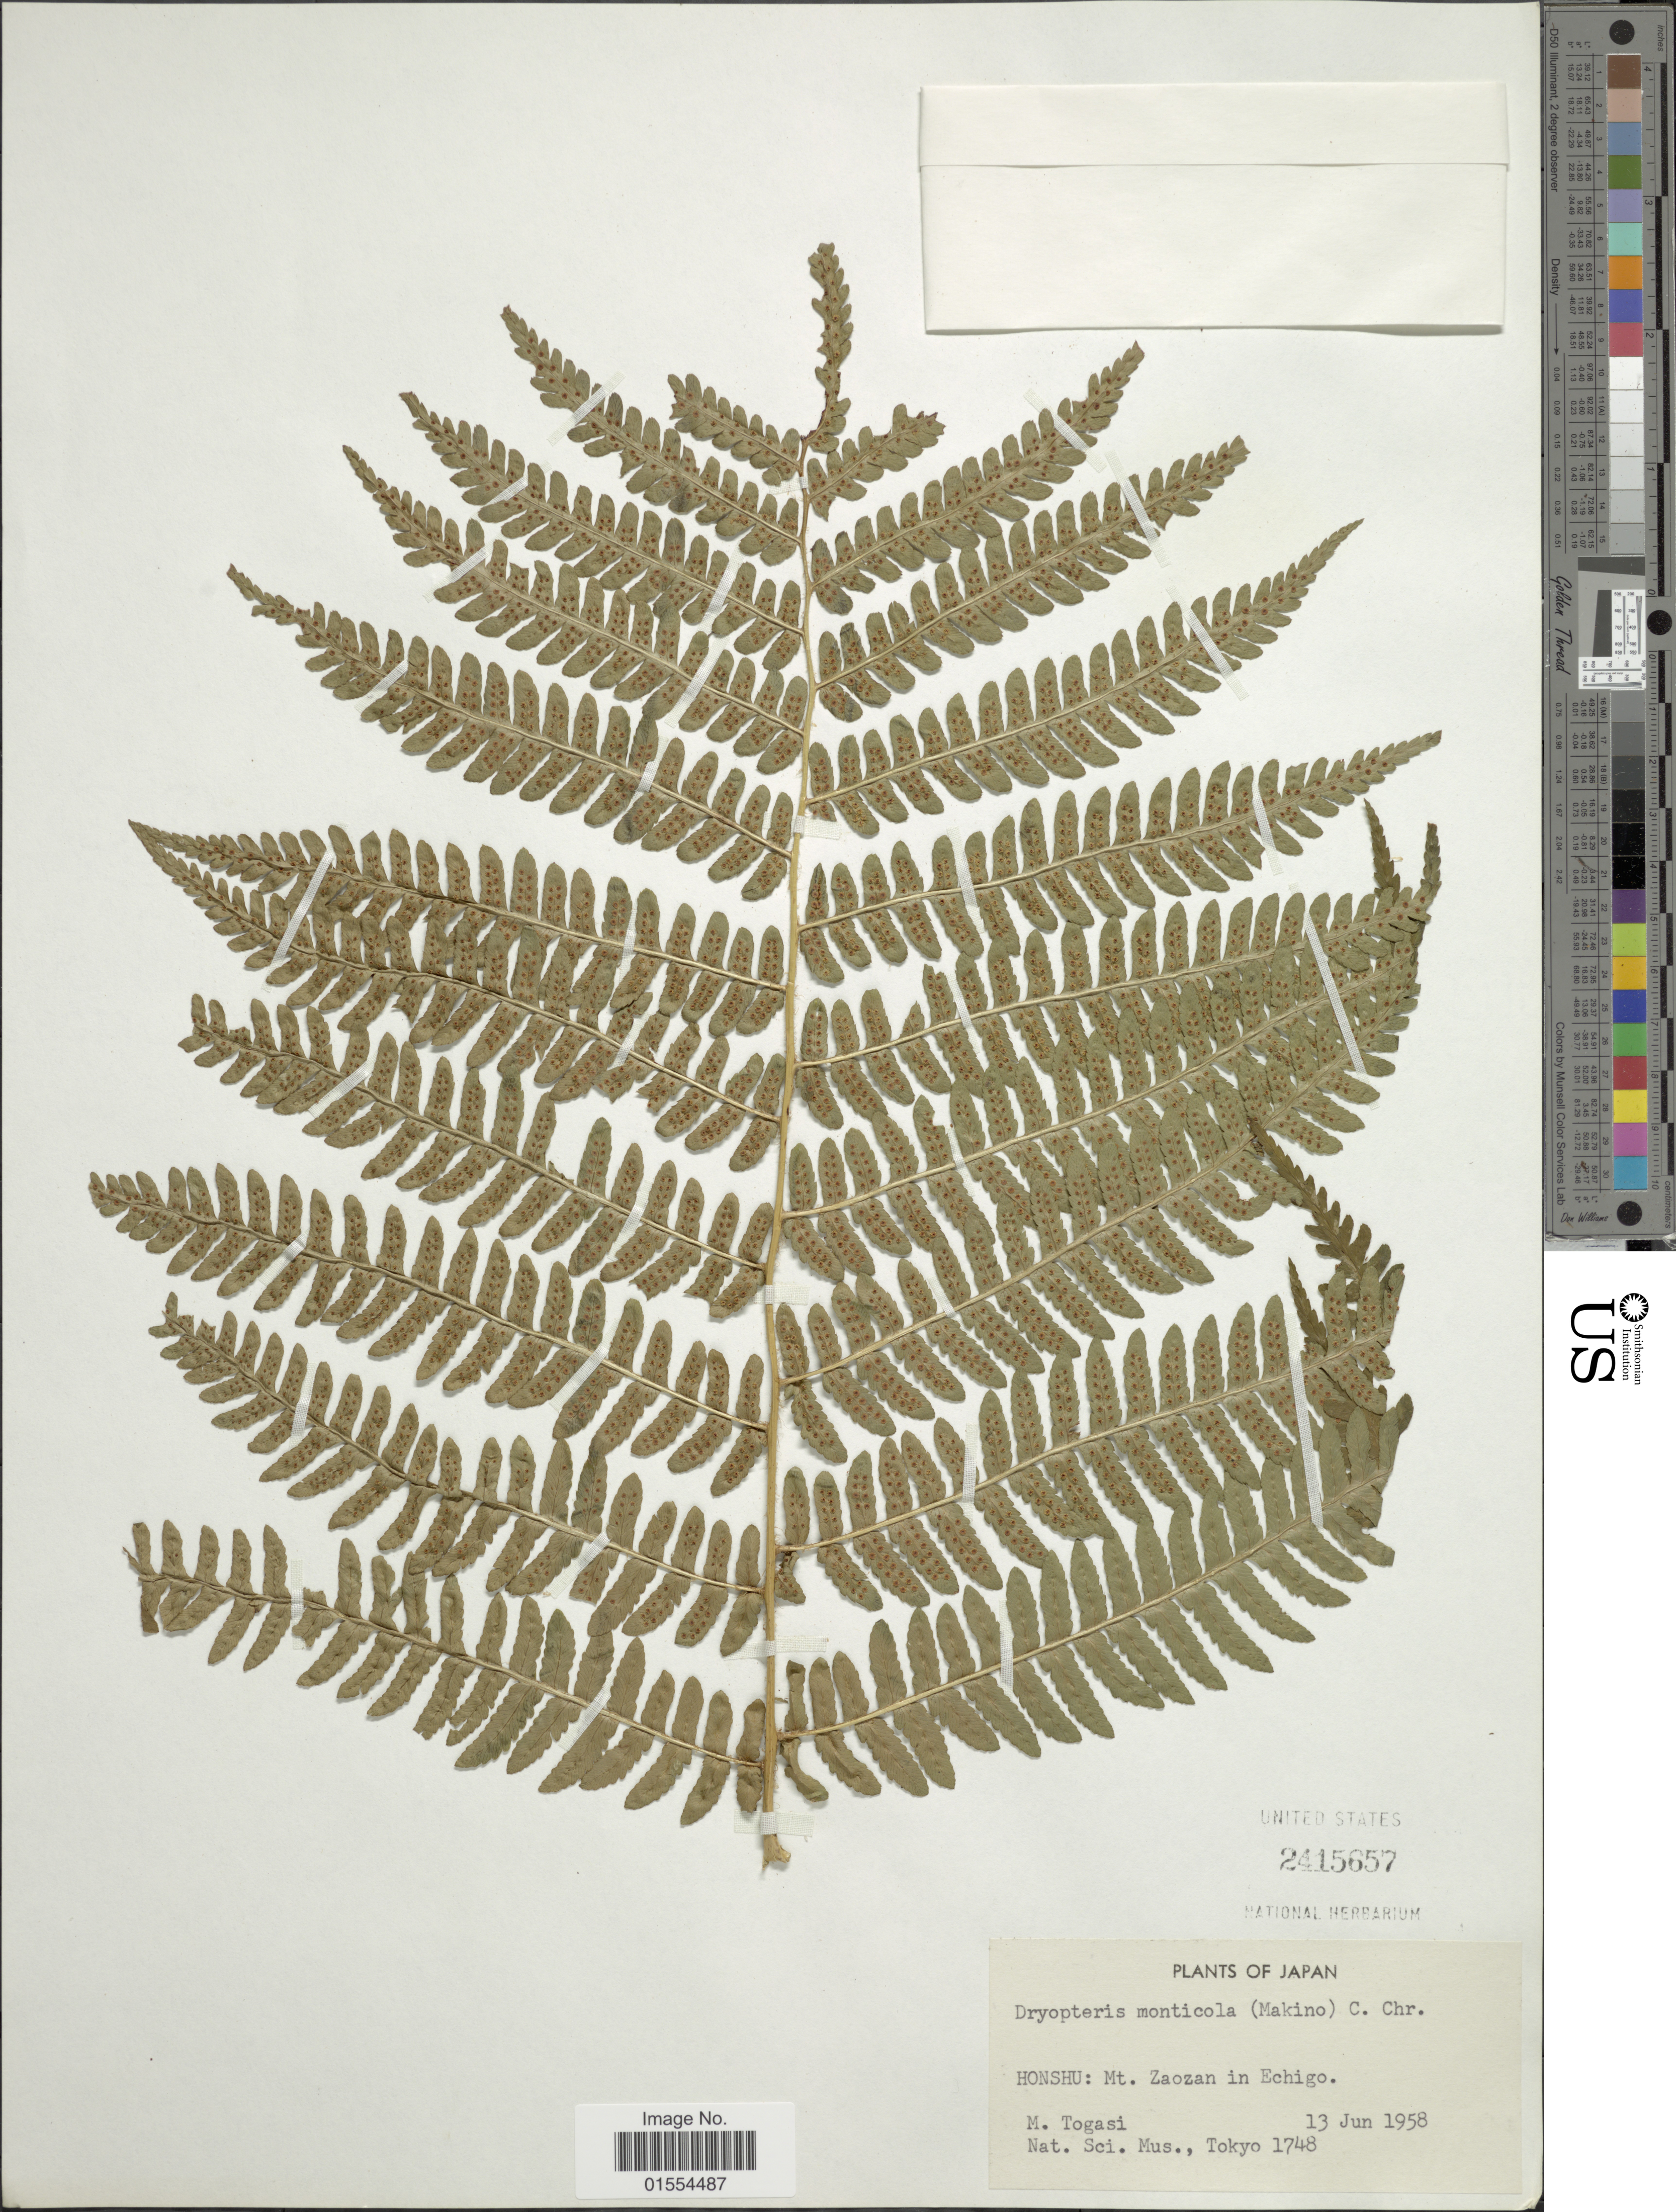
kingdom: Plantae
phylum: Tracheophyta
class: Polypodiopsida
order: Polypodiales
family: Dryopteridaceae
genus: Dryopteris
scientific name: Dryopteris monticola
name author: (Makino) C. Chr.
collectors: M. Togasi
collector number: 1748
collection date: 1958-06-13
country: Japan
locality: Japan, Honshu: Mt. Zaozan in Echigo.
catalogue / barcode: US 2415657